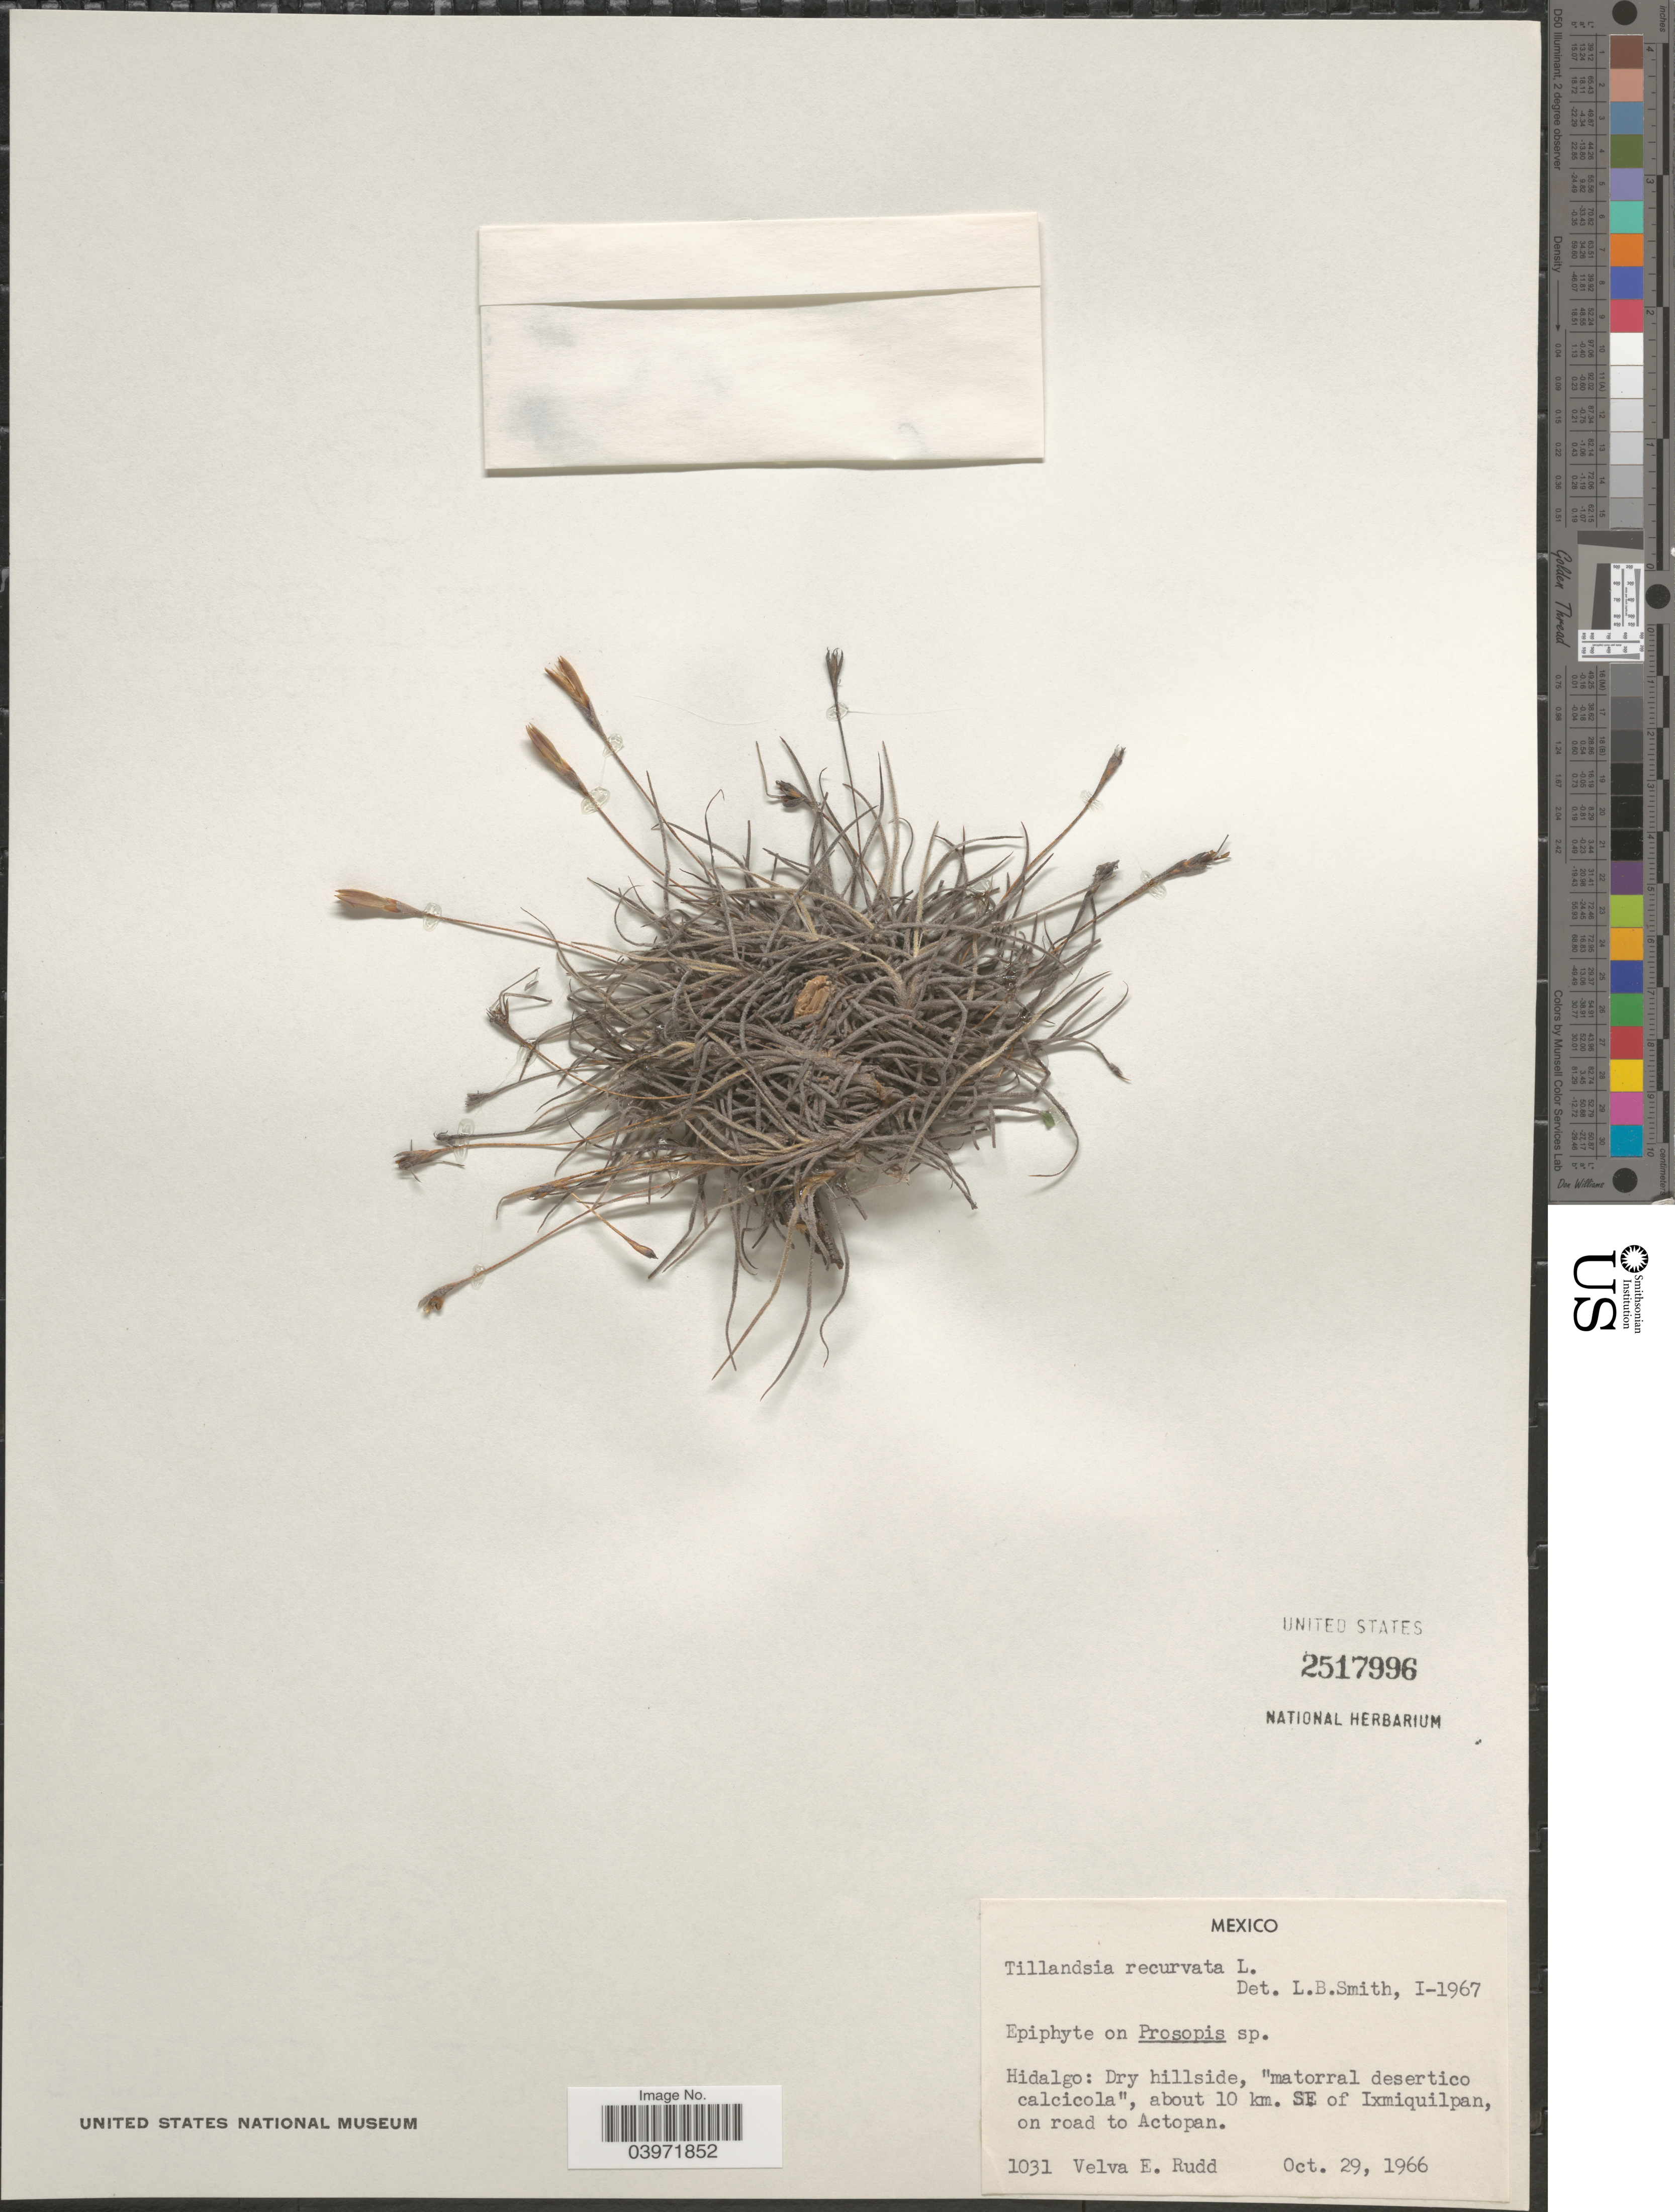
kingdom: Plantae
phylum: Tracheophyta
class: Liliopsida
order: Poales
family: Bromeliaceae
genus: Tillandsia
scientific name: Tillandsia recurvata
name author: L.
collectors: V. E. Rudd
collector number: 1031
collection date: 1966-10-29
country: Mexico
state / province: Hidalgo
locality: About 10 km. SE of Ixmiquilpan, on road to Actopan.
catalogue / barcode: US 2517996